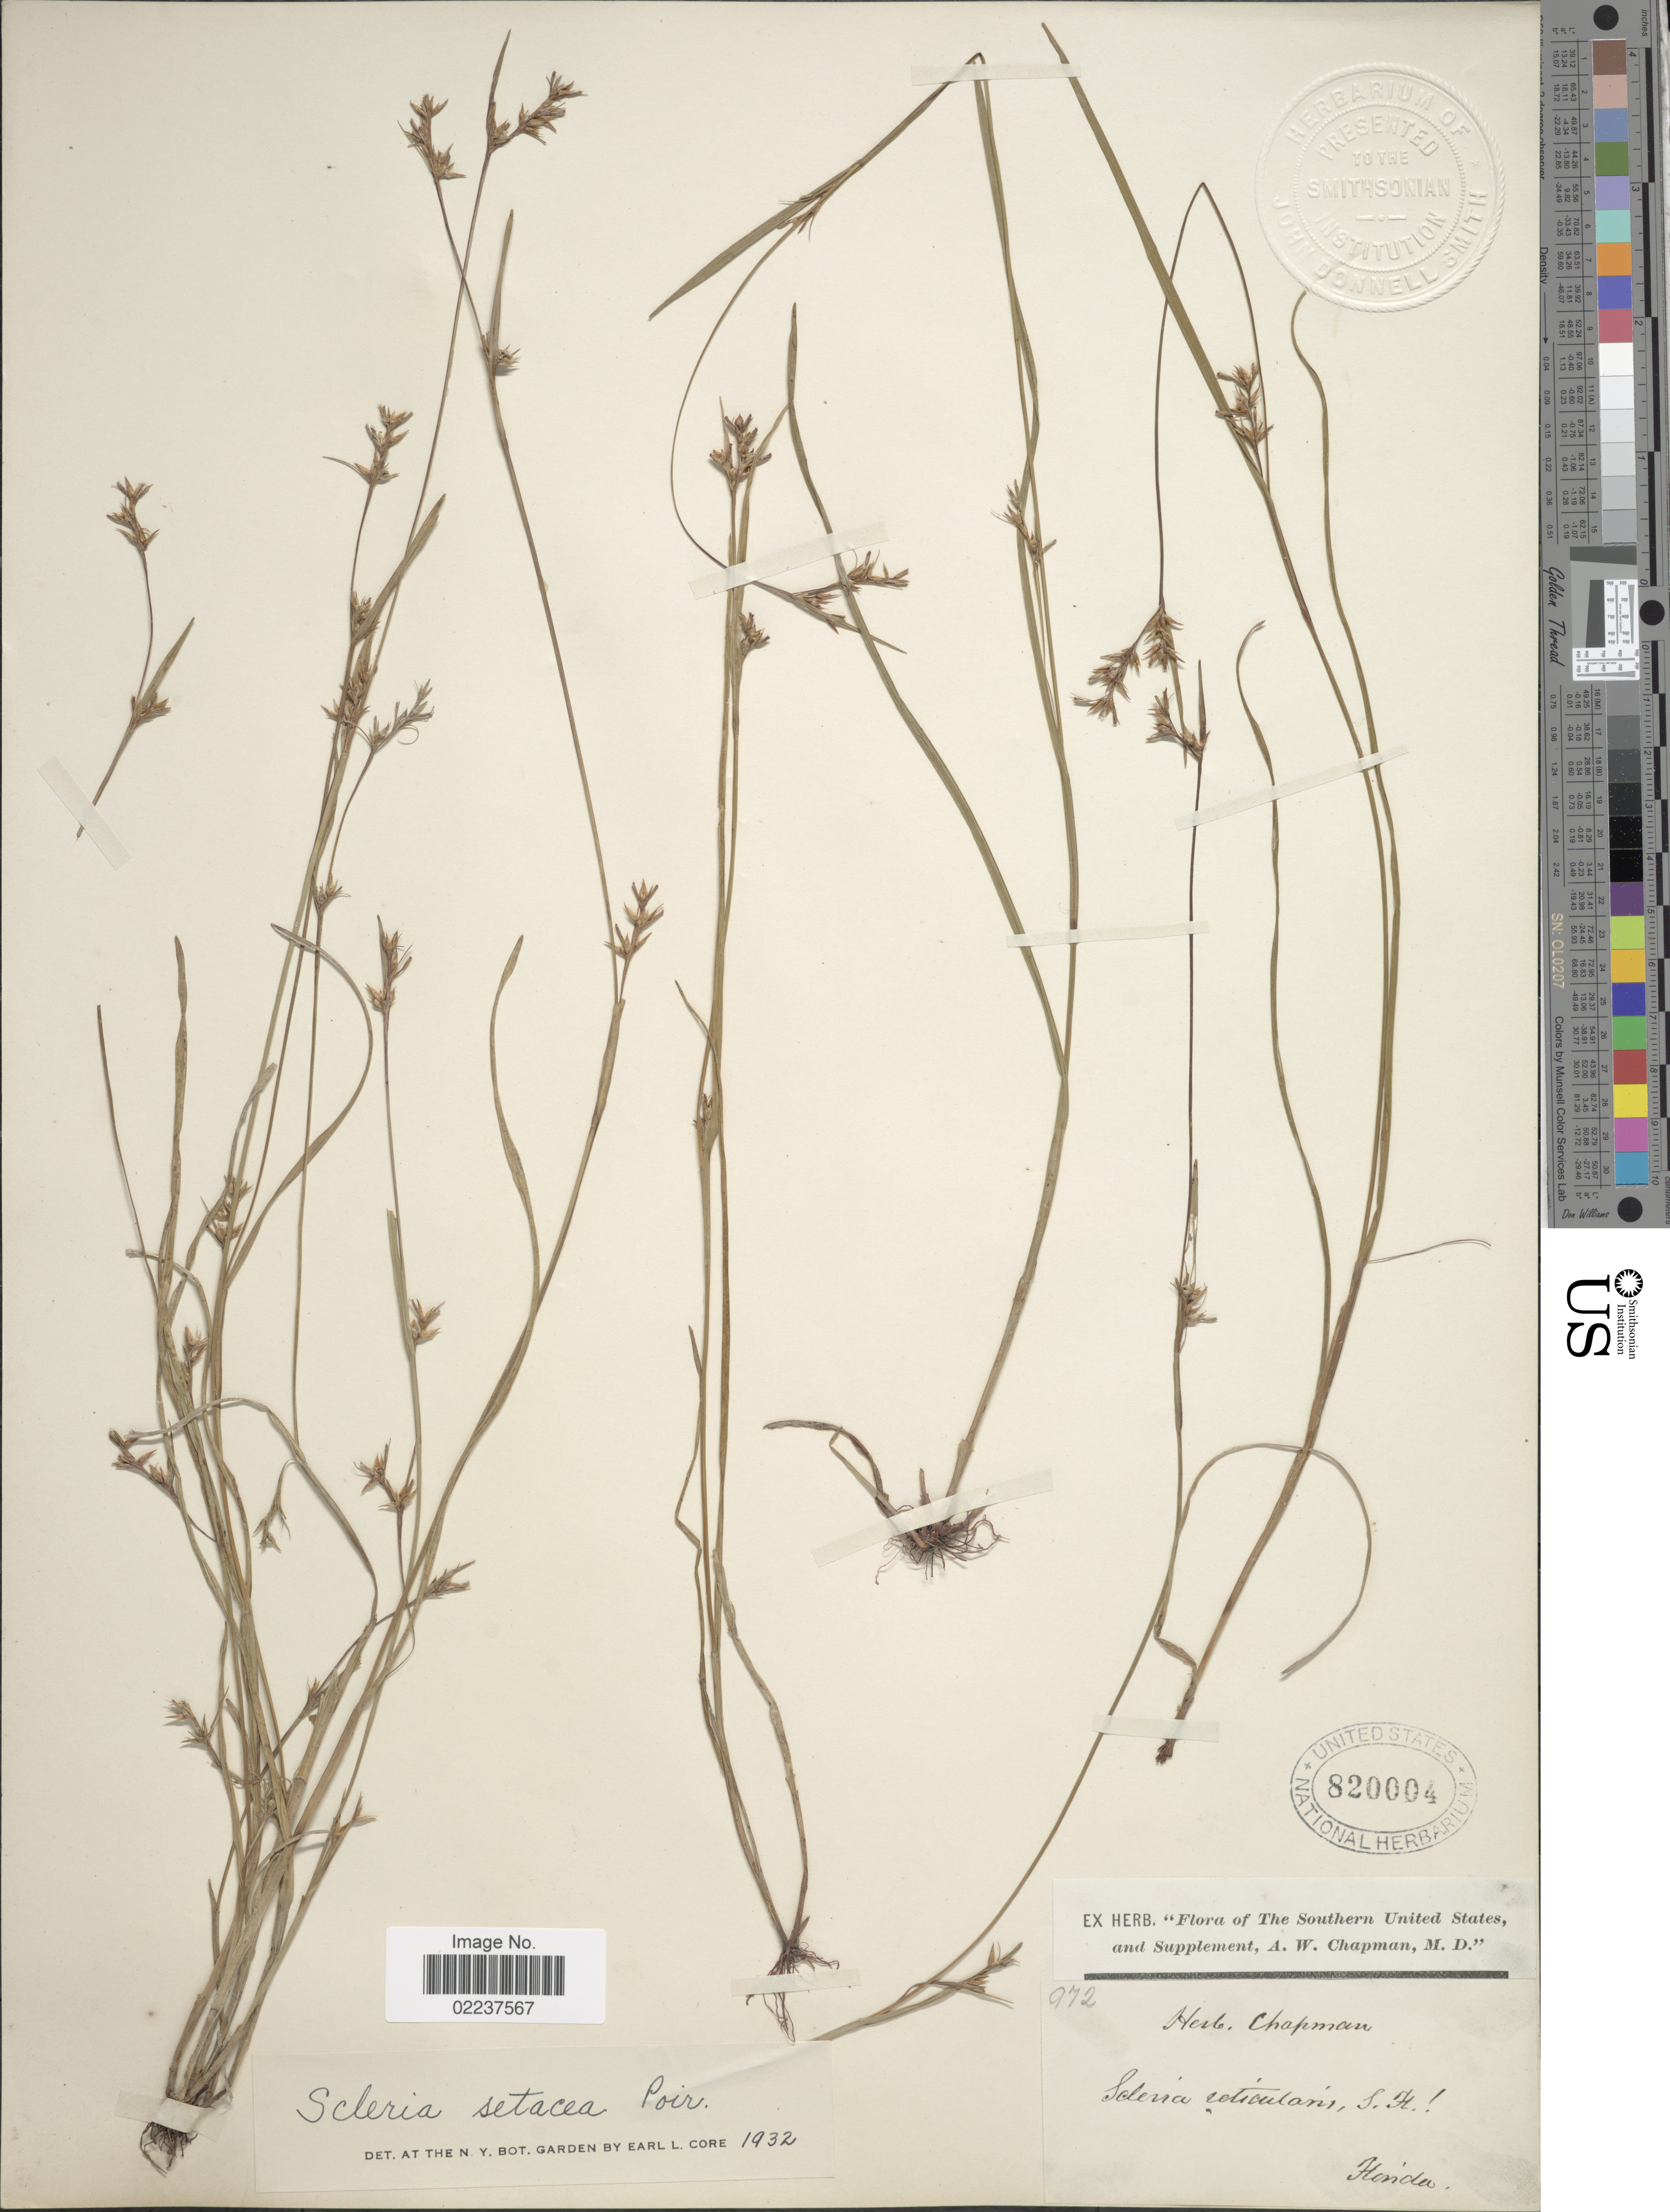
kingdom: Plantae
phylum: Tracheophyta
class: Liliopsida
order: Poales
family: Cyperaceae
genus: Scleria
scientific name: Scleria muehlenbergii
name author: Steud.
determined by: Strong, Mark T., (BOT), Smithsonian Institution - National Museum of Natural History (UNITED STATES)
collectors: ex herb. Chapman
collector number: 972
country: United States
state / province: Florida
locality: Southern United States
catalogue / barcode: US 820004